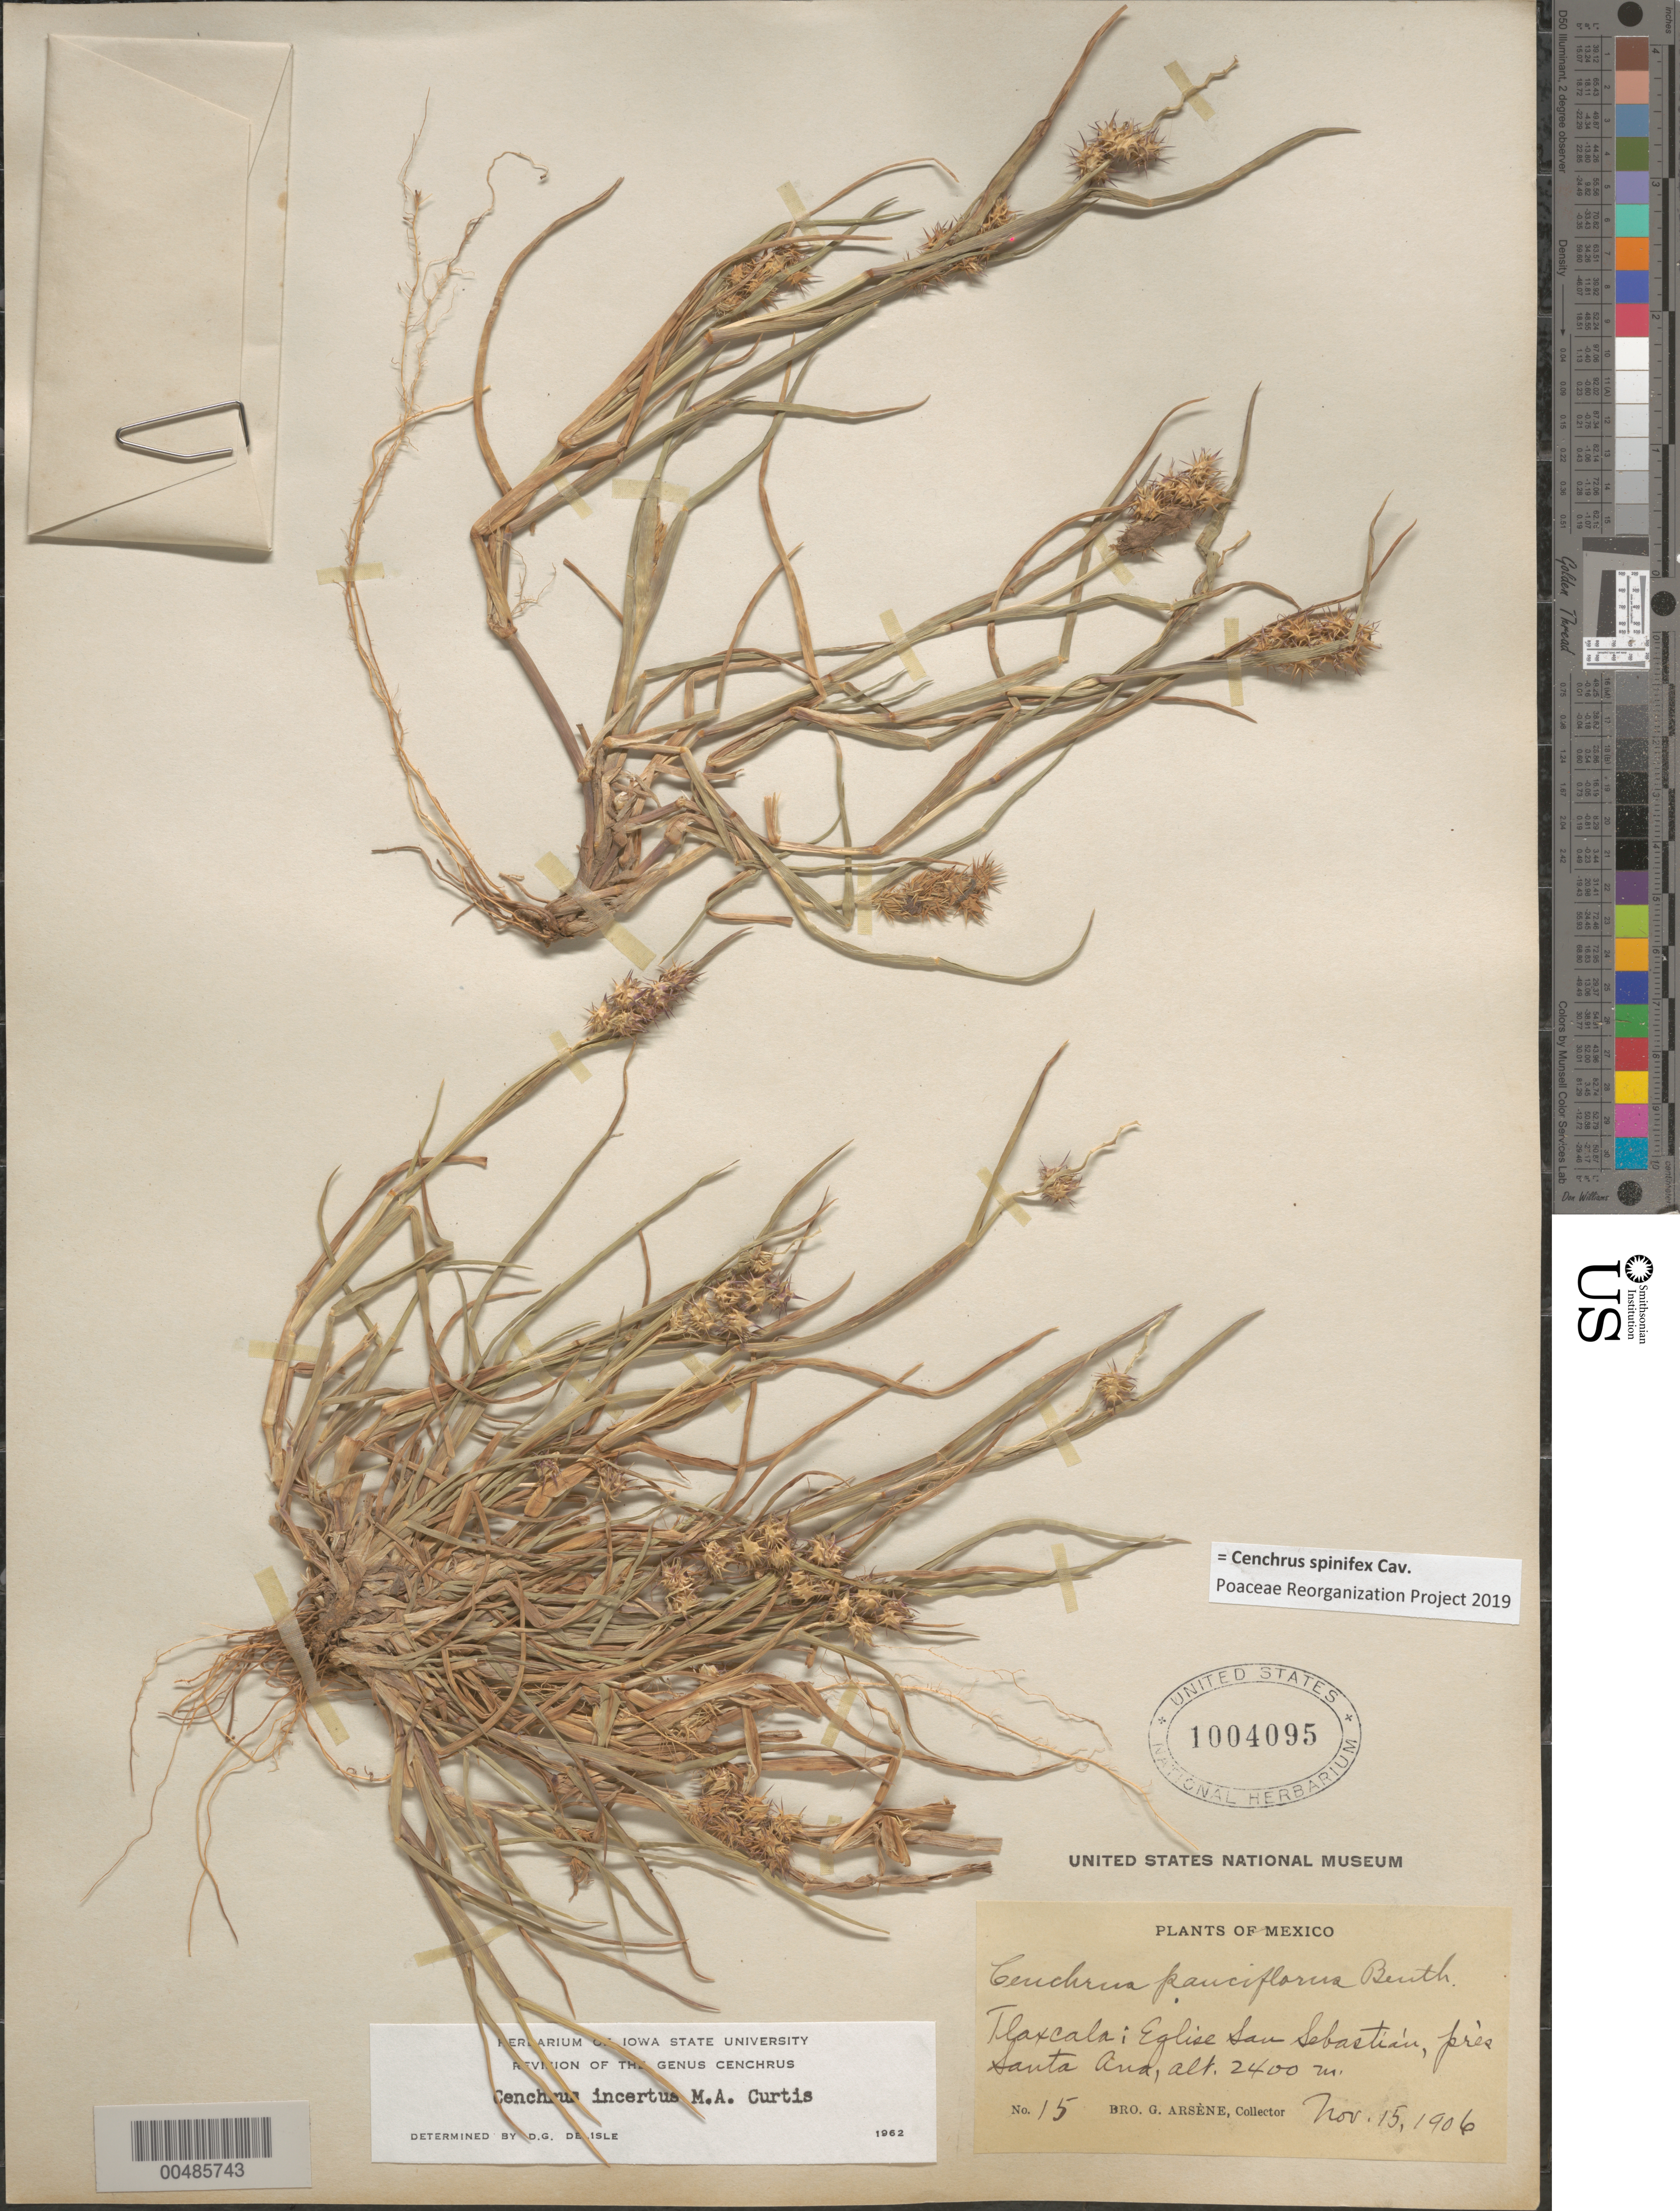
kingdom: Plantae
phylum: Tracheophyta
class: Liliopsida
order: Poales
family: Poaceae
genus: Cenchrus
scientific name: Cenchrus spinifex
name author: Cav.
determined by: Poaceae Reorganization Project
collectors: Bro. G. Arsène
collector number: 15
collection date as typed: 15 Nov 1906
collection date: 1906-11-15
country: Mexico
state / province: Tlaxcala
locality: Eglise San Sebastián, prés Santa Ana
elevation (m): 2400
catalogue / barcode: US 1004095